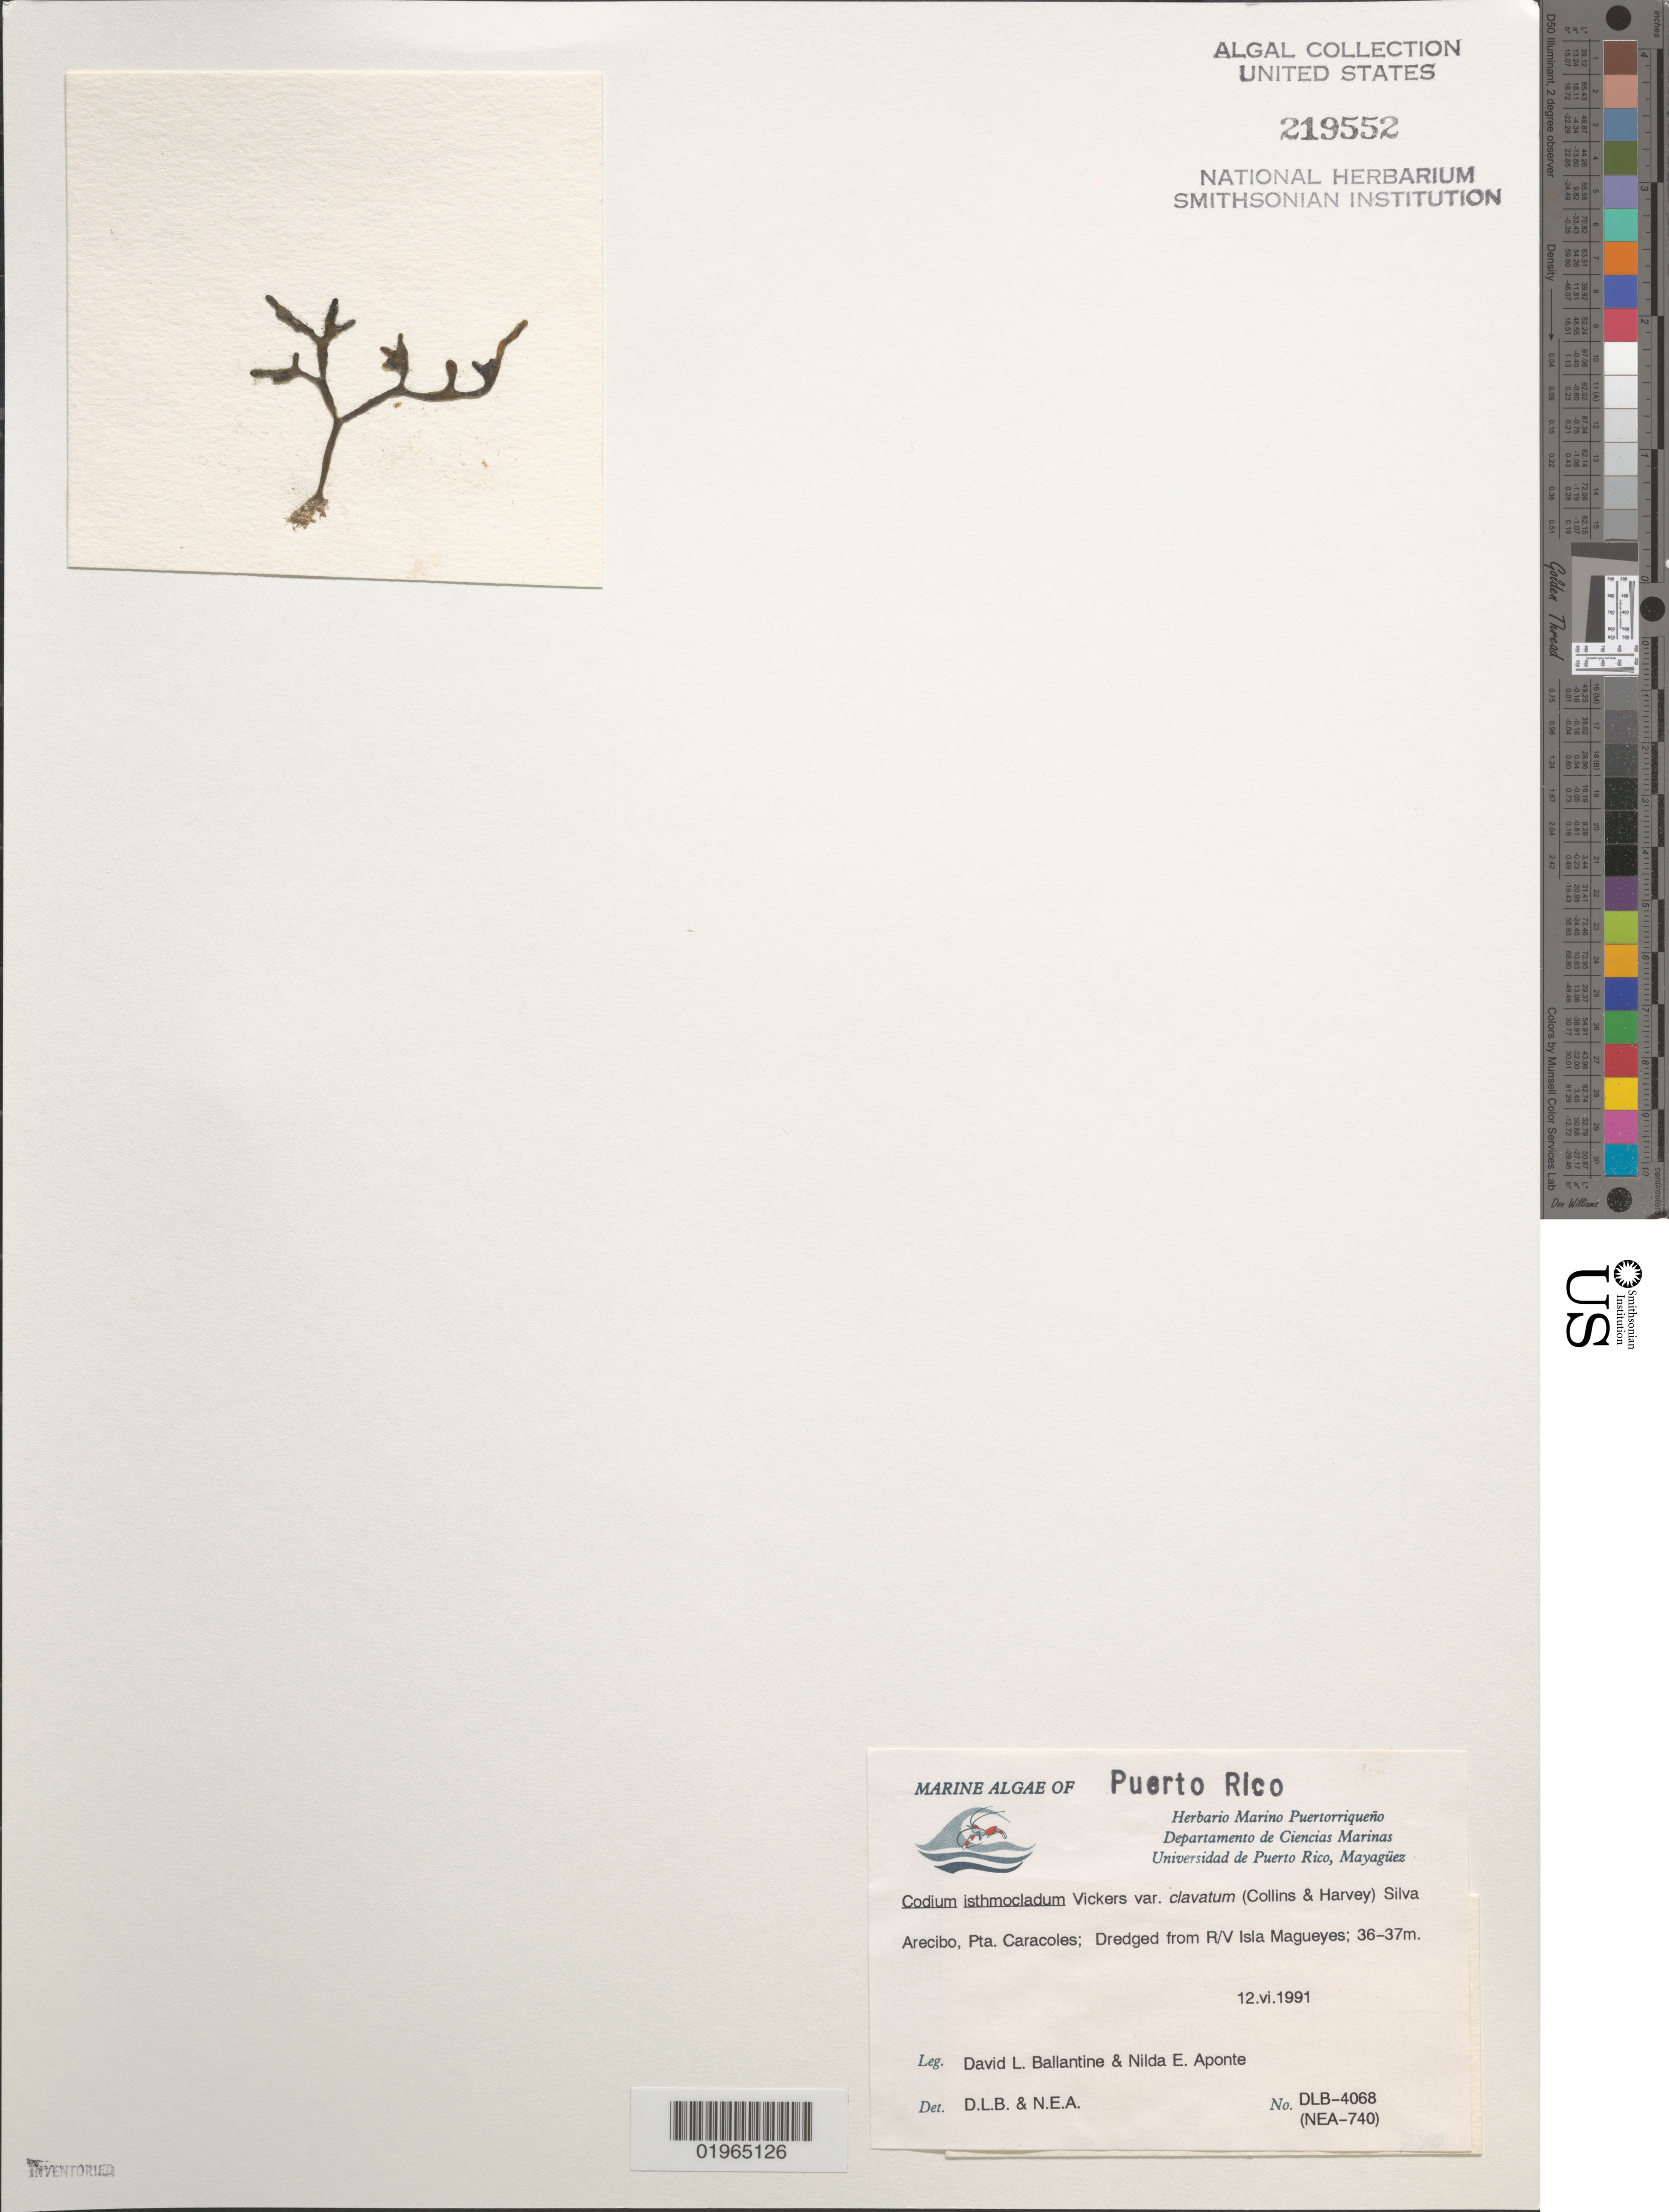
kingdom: Plantae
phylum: Chlorophyta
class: Ulvophyceae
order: Bryopsidales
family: Codiaceae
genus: Codium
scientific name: Codium isthmocladum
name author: Vickers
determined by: Ballantine, D. L.; Aponte, N. E.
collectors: D.L. Ballantine & N. E. Aponte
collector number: DLB 4068, NEA 740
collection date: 1991-06-12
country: Puerto Rico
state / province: Arecibo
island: Isla Magueyes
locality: Pta. Caracoles. Dredged from R/V.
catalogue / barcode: US 219552